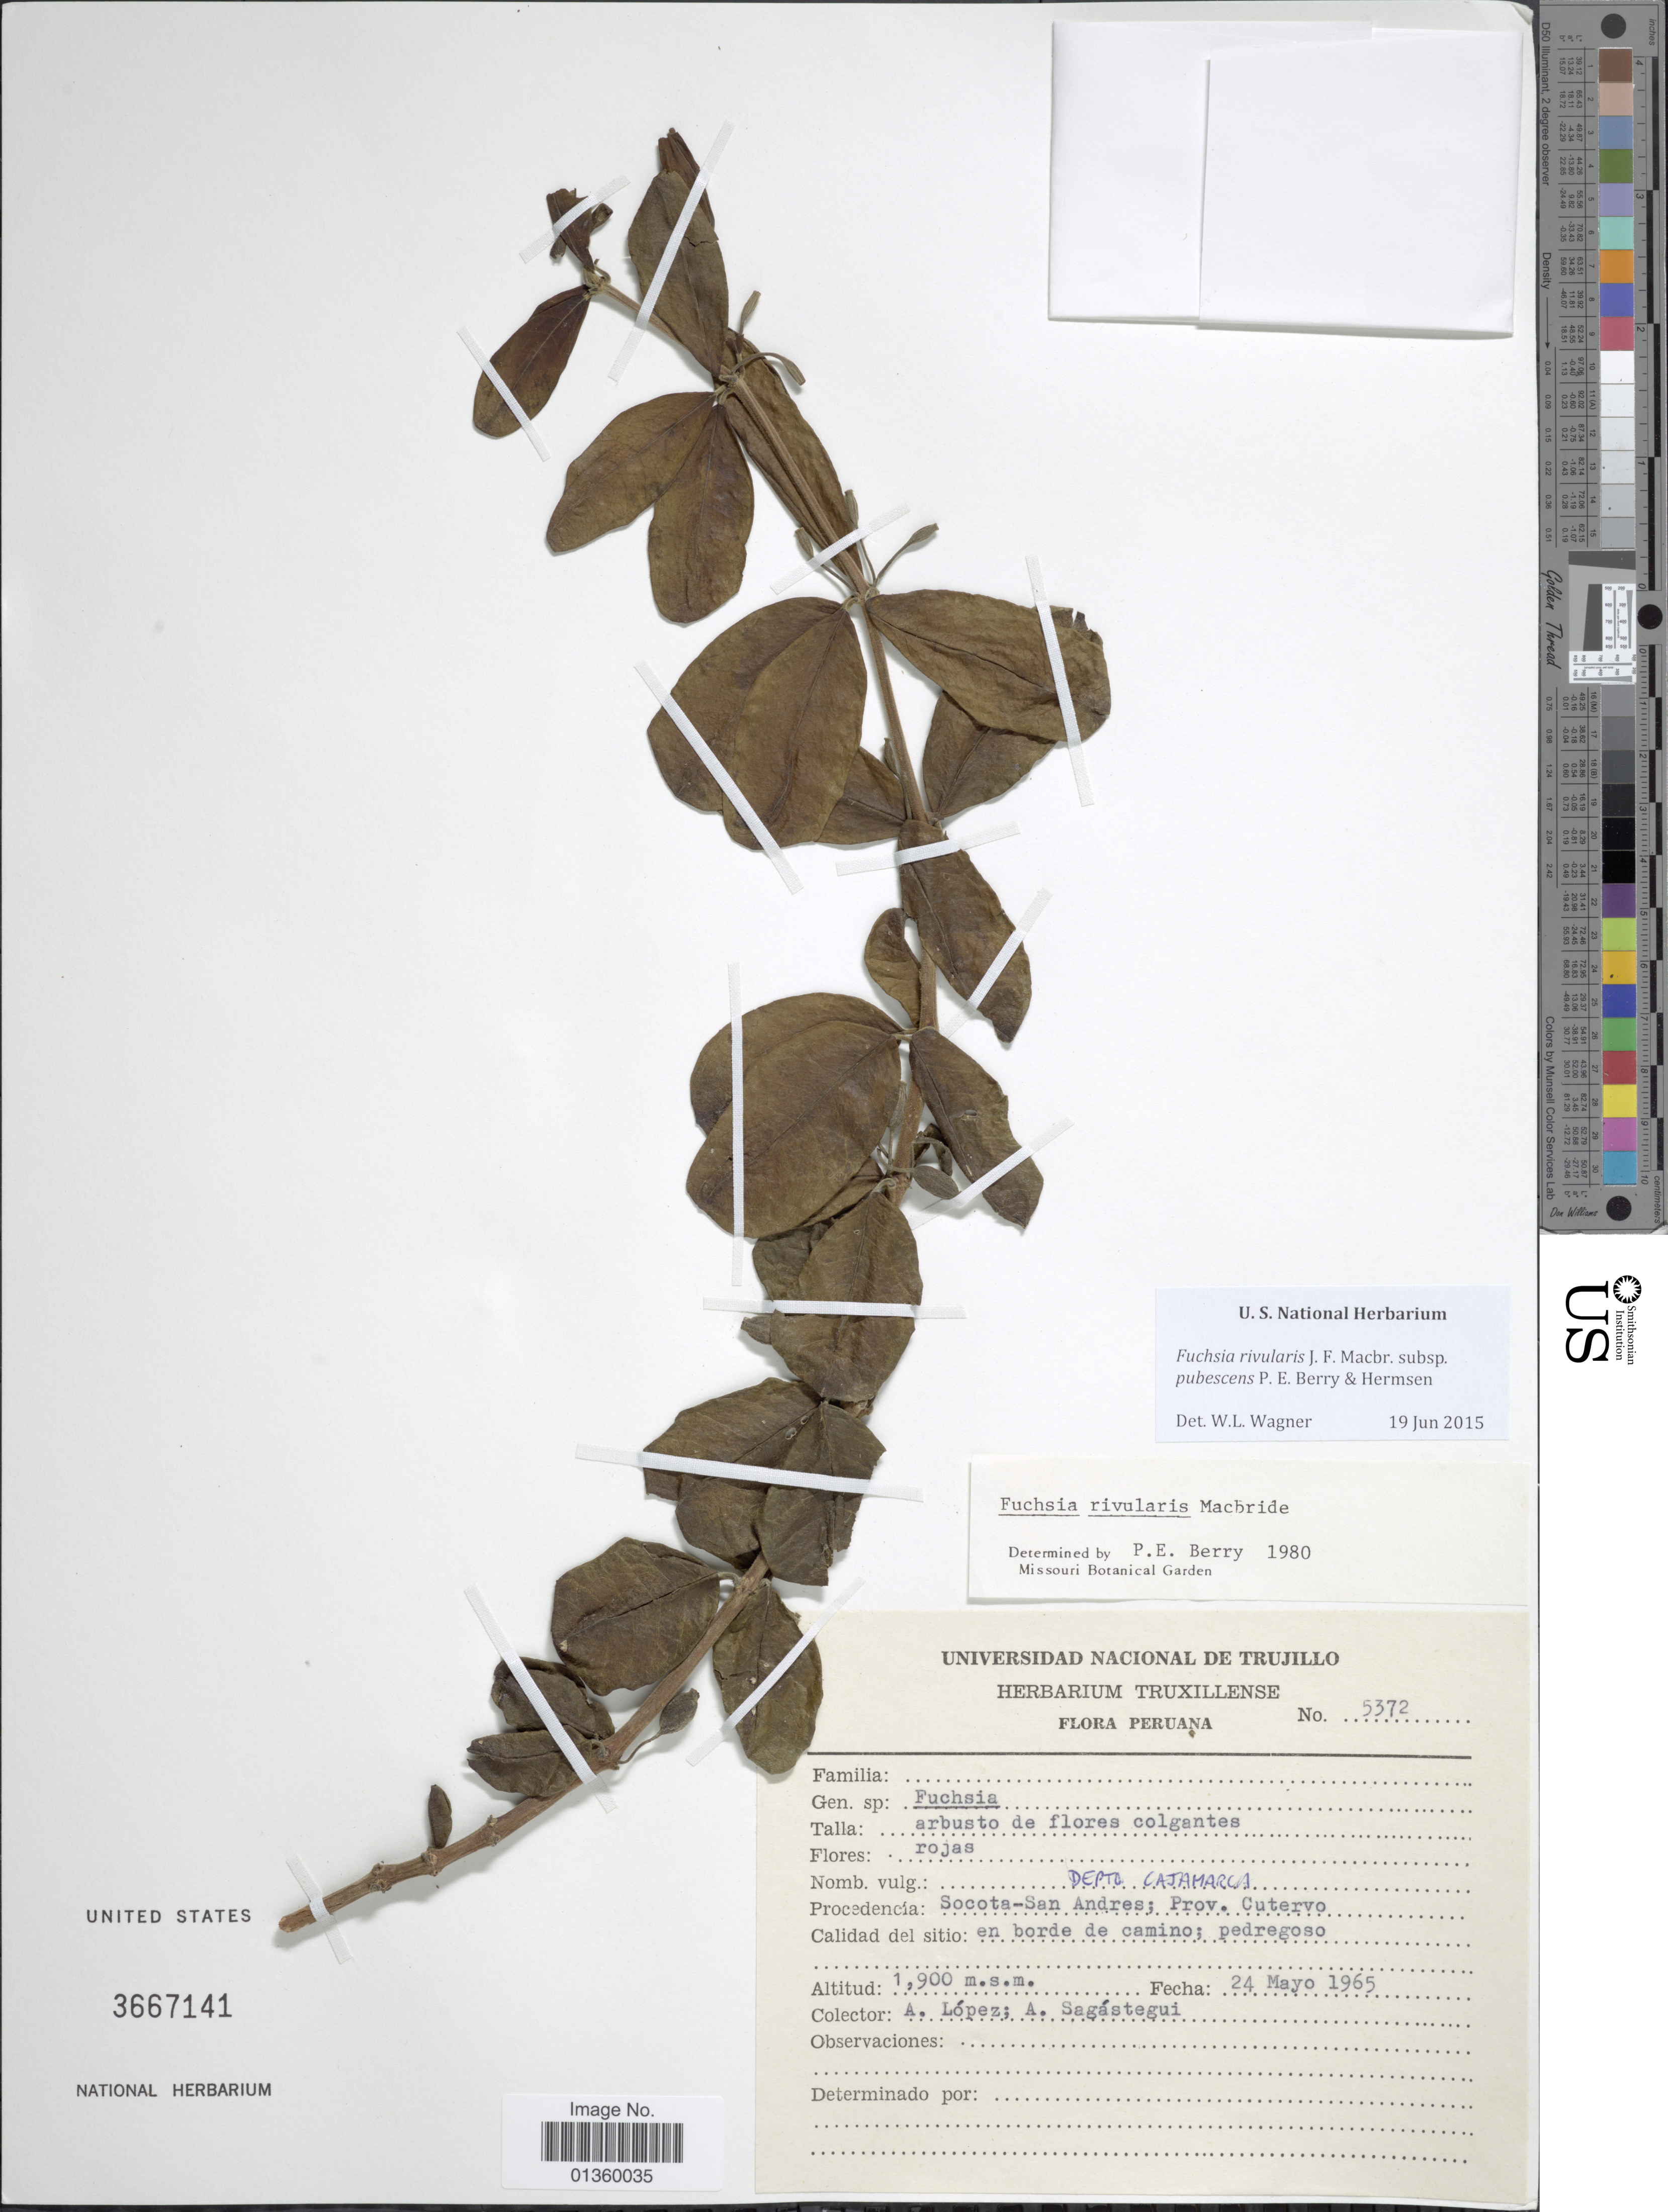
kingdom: Plantae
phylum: Tracheophyta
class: Magnoliopsida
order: Myrtales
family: Onagraceae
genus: Fuchsia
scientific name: Fuchsia rivularis subsp. pubescens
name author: P.E. Berry & Hermsen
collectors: A. López & A. Sagástegui A.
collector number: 5372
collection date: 1965-05-24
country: Peru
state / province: Cajamarca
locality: Socota-San Andres; Prov. Cutervo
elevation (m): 1900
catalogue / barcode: US 3667141